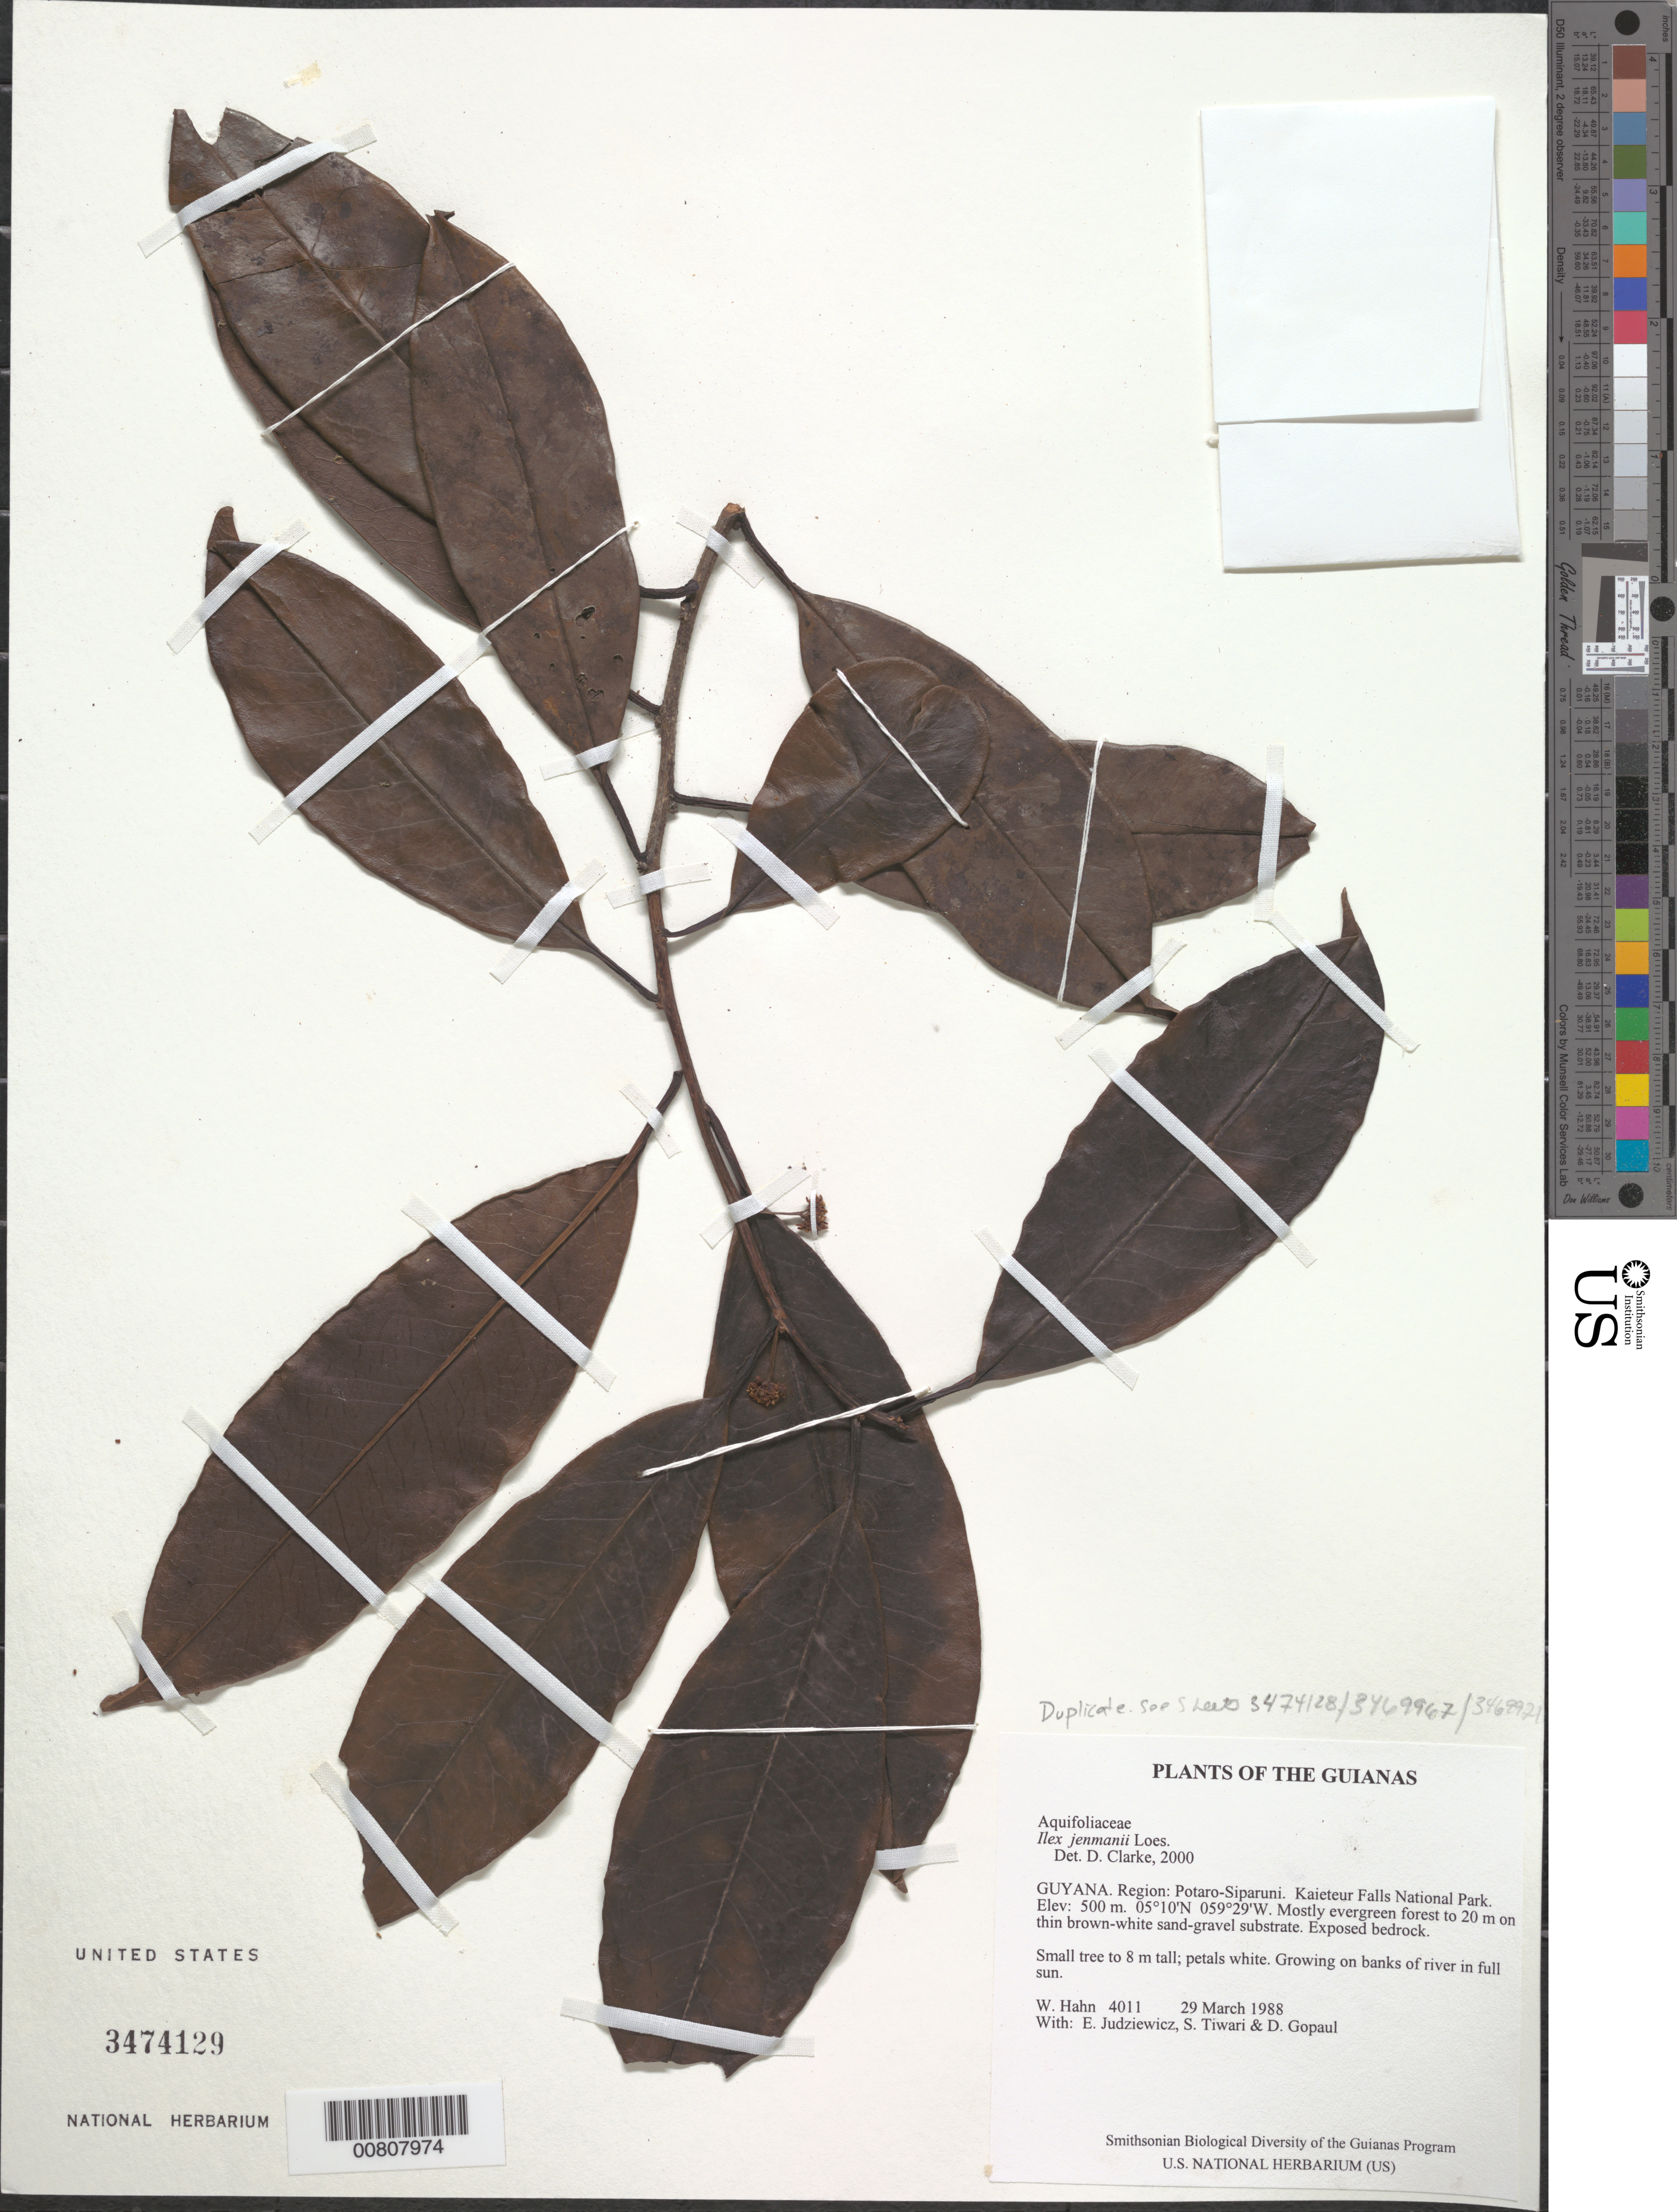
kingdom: Plantae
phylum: Tracheophyta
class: Magnoliopsida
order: Aquifoliales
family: Aquifoliaceae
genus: Ilex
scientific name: Ilex daphnogenea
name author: Reissek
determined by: Du Pasquier, P.-E.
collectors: W. Hahn, E. J. Judziewicz, S. Tiwari & D. Gopaul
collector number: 4011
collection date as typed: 29 March 1988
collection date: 1988-03-29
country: Guyana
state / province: Potaro-Siparuni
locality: Kaieteur Falls National Park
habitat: Mostly evergreen forest to 20 m on thin brown-white sand-gravel substrate. Exposed bedrock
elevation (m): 500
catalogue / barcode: US 3474129